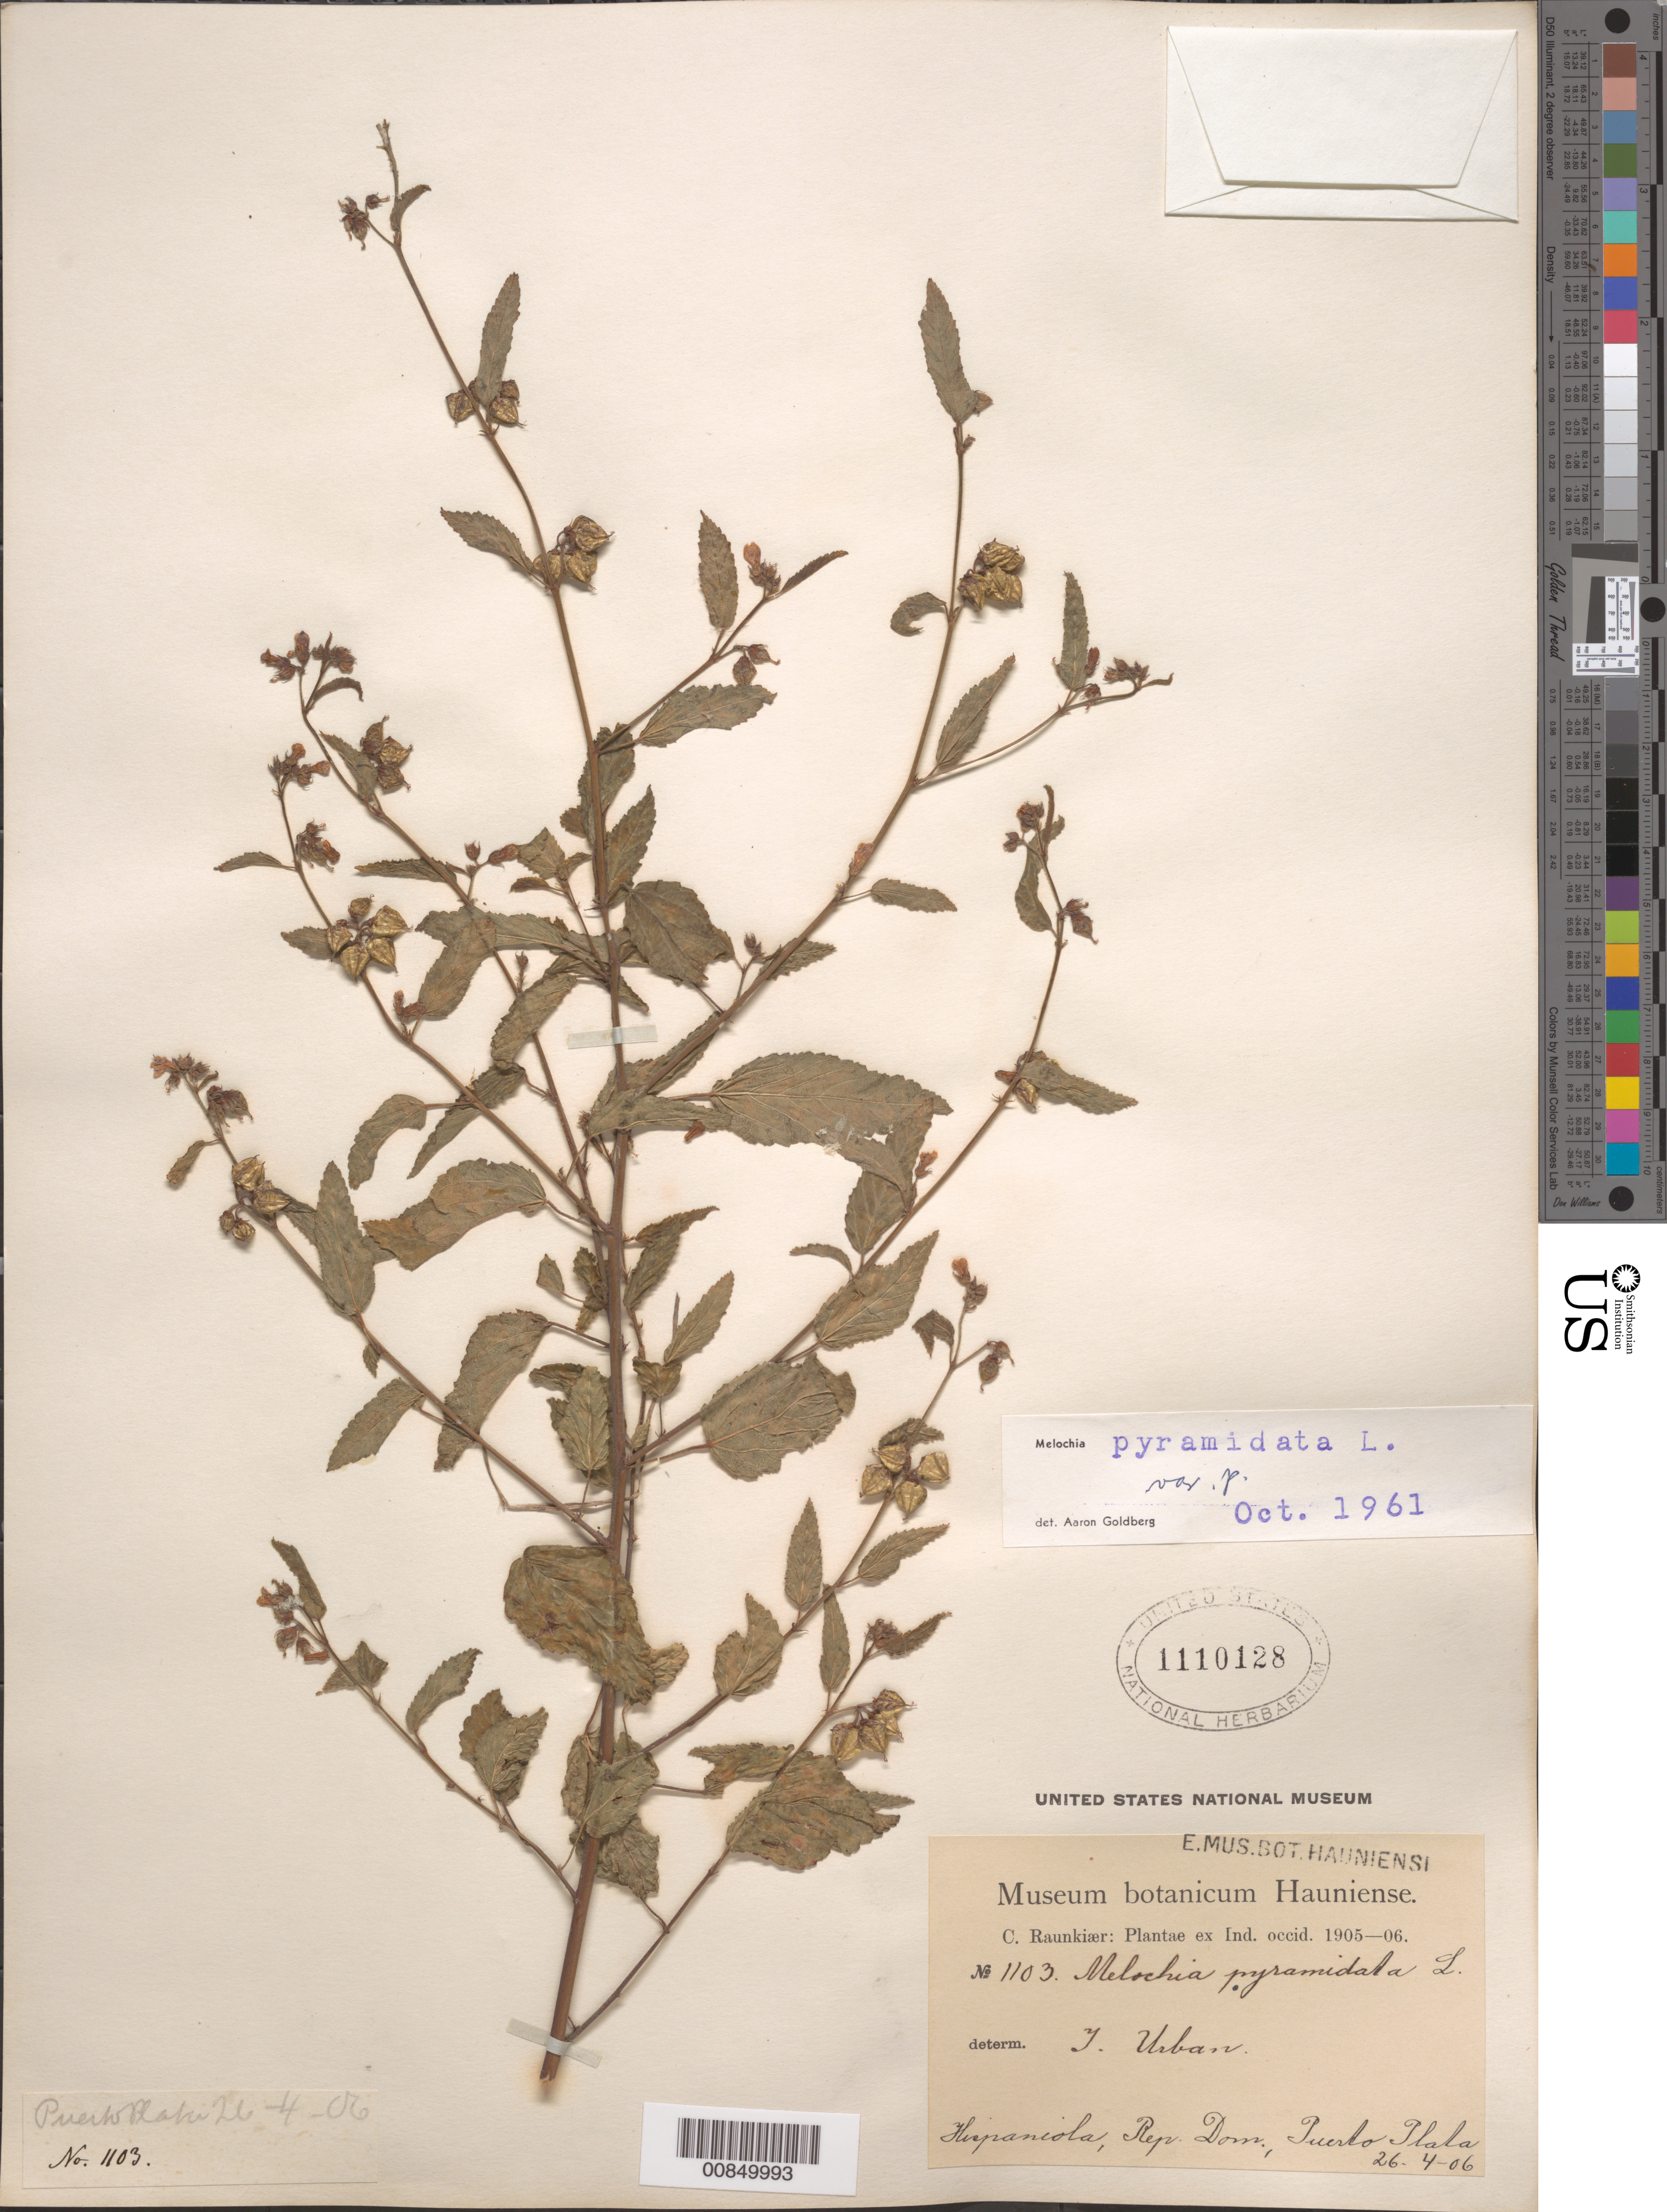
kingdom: Plantae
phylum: Tracheophyta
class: Magnoliopsida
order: Malvales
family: Malvaceae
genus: Melochia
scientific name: Melochia pyramidata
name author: L.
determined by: Goldberg, Aaron, (US), NMNH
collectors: C. C. Raunkiaer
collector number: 1103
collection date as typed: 26 Apr 1906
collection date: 1906-04-26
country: Dominican Republic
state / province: Puerto Plata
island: Hispaniola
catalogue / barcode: US 1110128